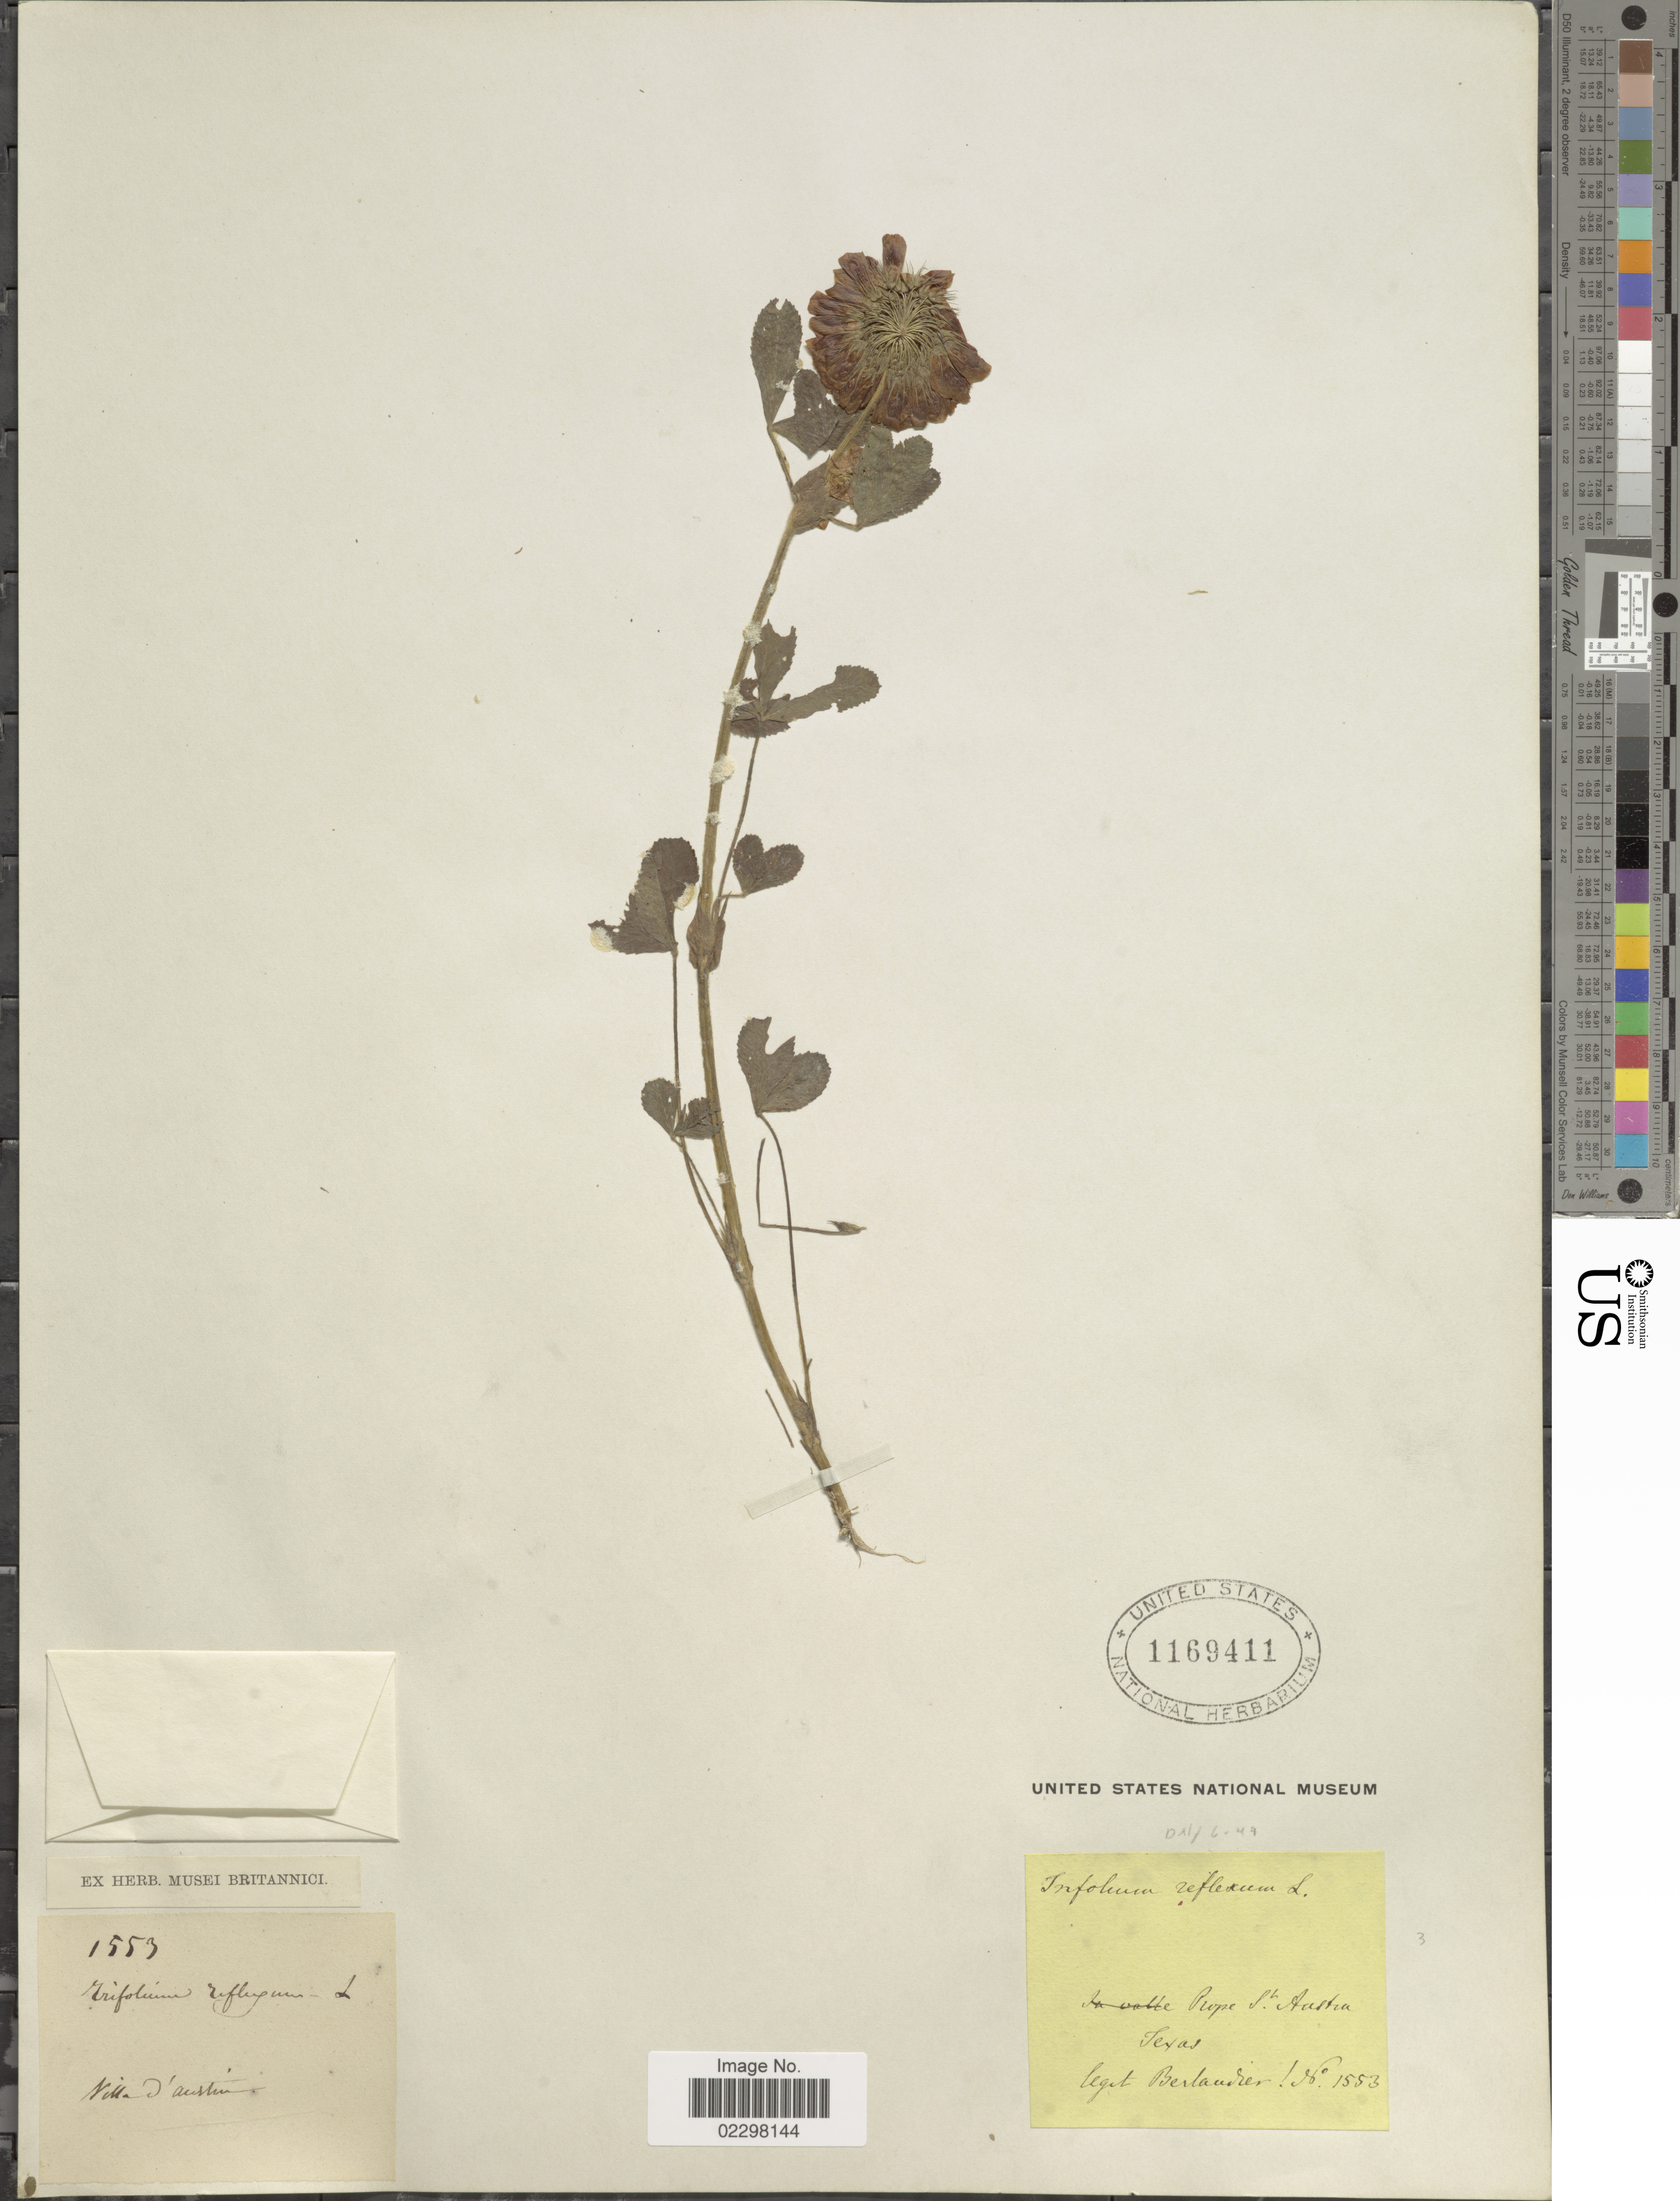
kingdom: Plantae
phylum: Tracheophyta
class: Magnoliopsida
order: Fabales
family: Fabaceae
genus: Trifolium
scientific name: Trifolium reflexum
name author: L.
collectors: J. L. Berlandier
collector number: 1553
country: United States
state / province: Texas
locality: Prope St. Austin, Villa d'Austin.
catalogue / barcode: US 1169411